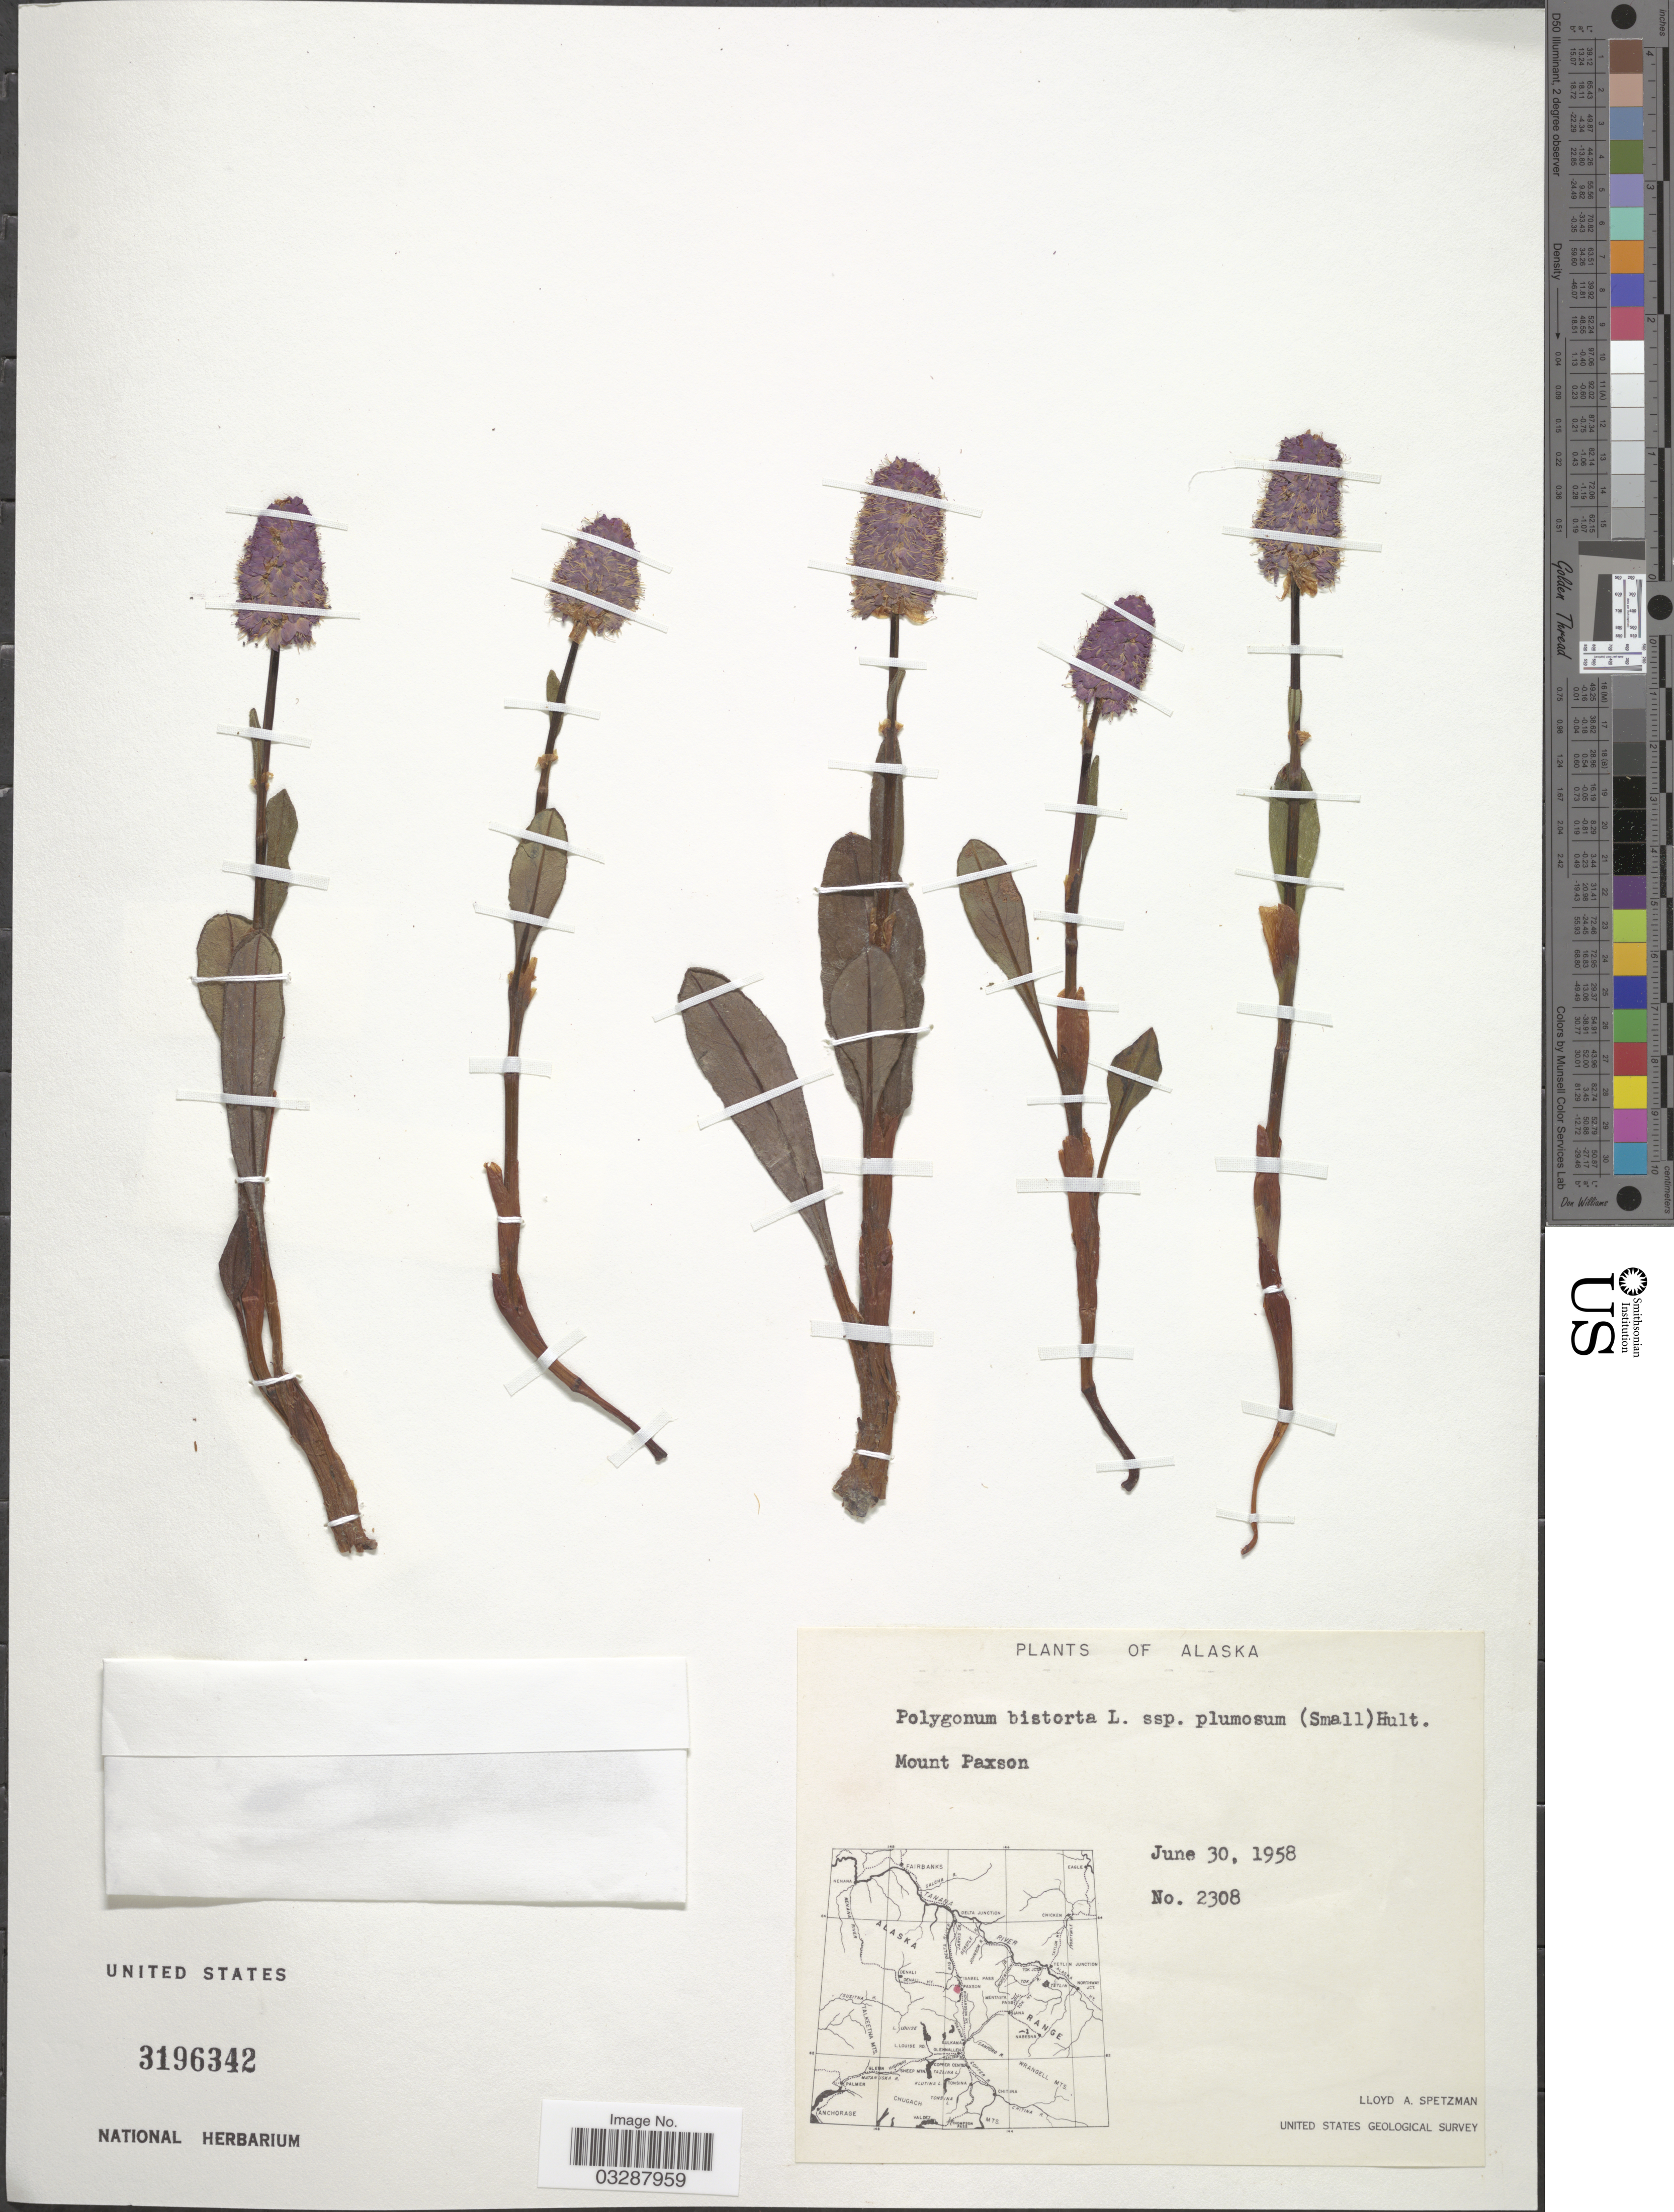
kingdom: Plantae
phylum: Tracheophyta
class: Magnoliopsida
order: Caryophyllales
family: Polygonaceae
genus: Bistorta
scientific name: Bistorta plumosa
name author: (Small) Greene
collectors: L. Spetzman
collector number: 2308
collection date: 1958-06-30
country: United States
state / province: Alaska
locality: Mount Paxson.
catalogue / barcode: US 3196342